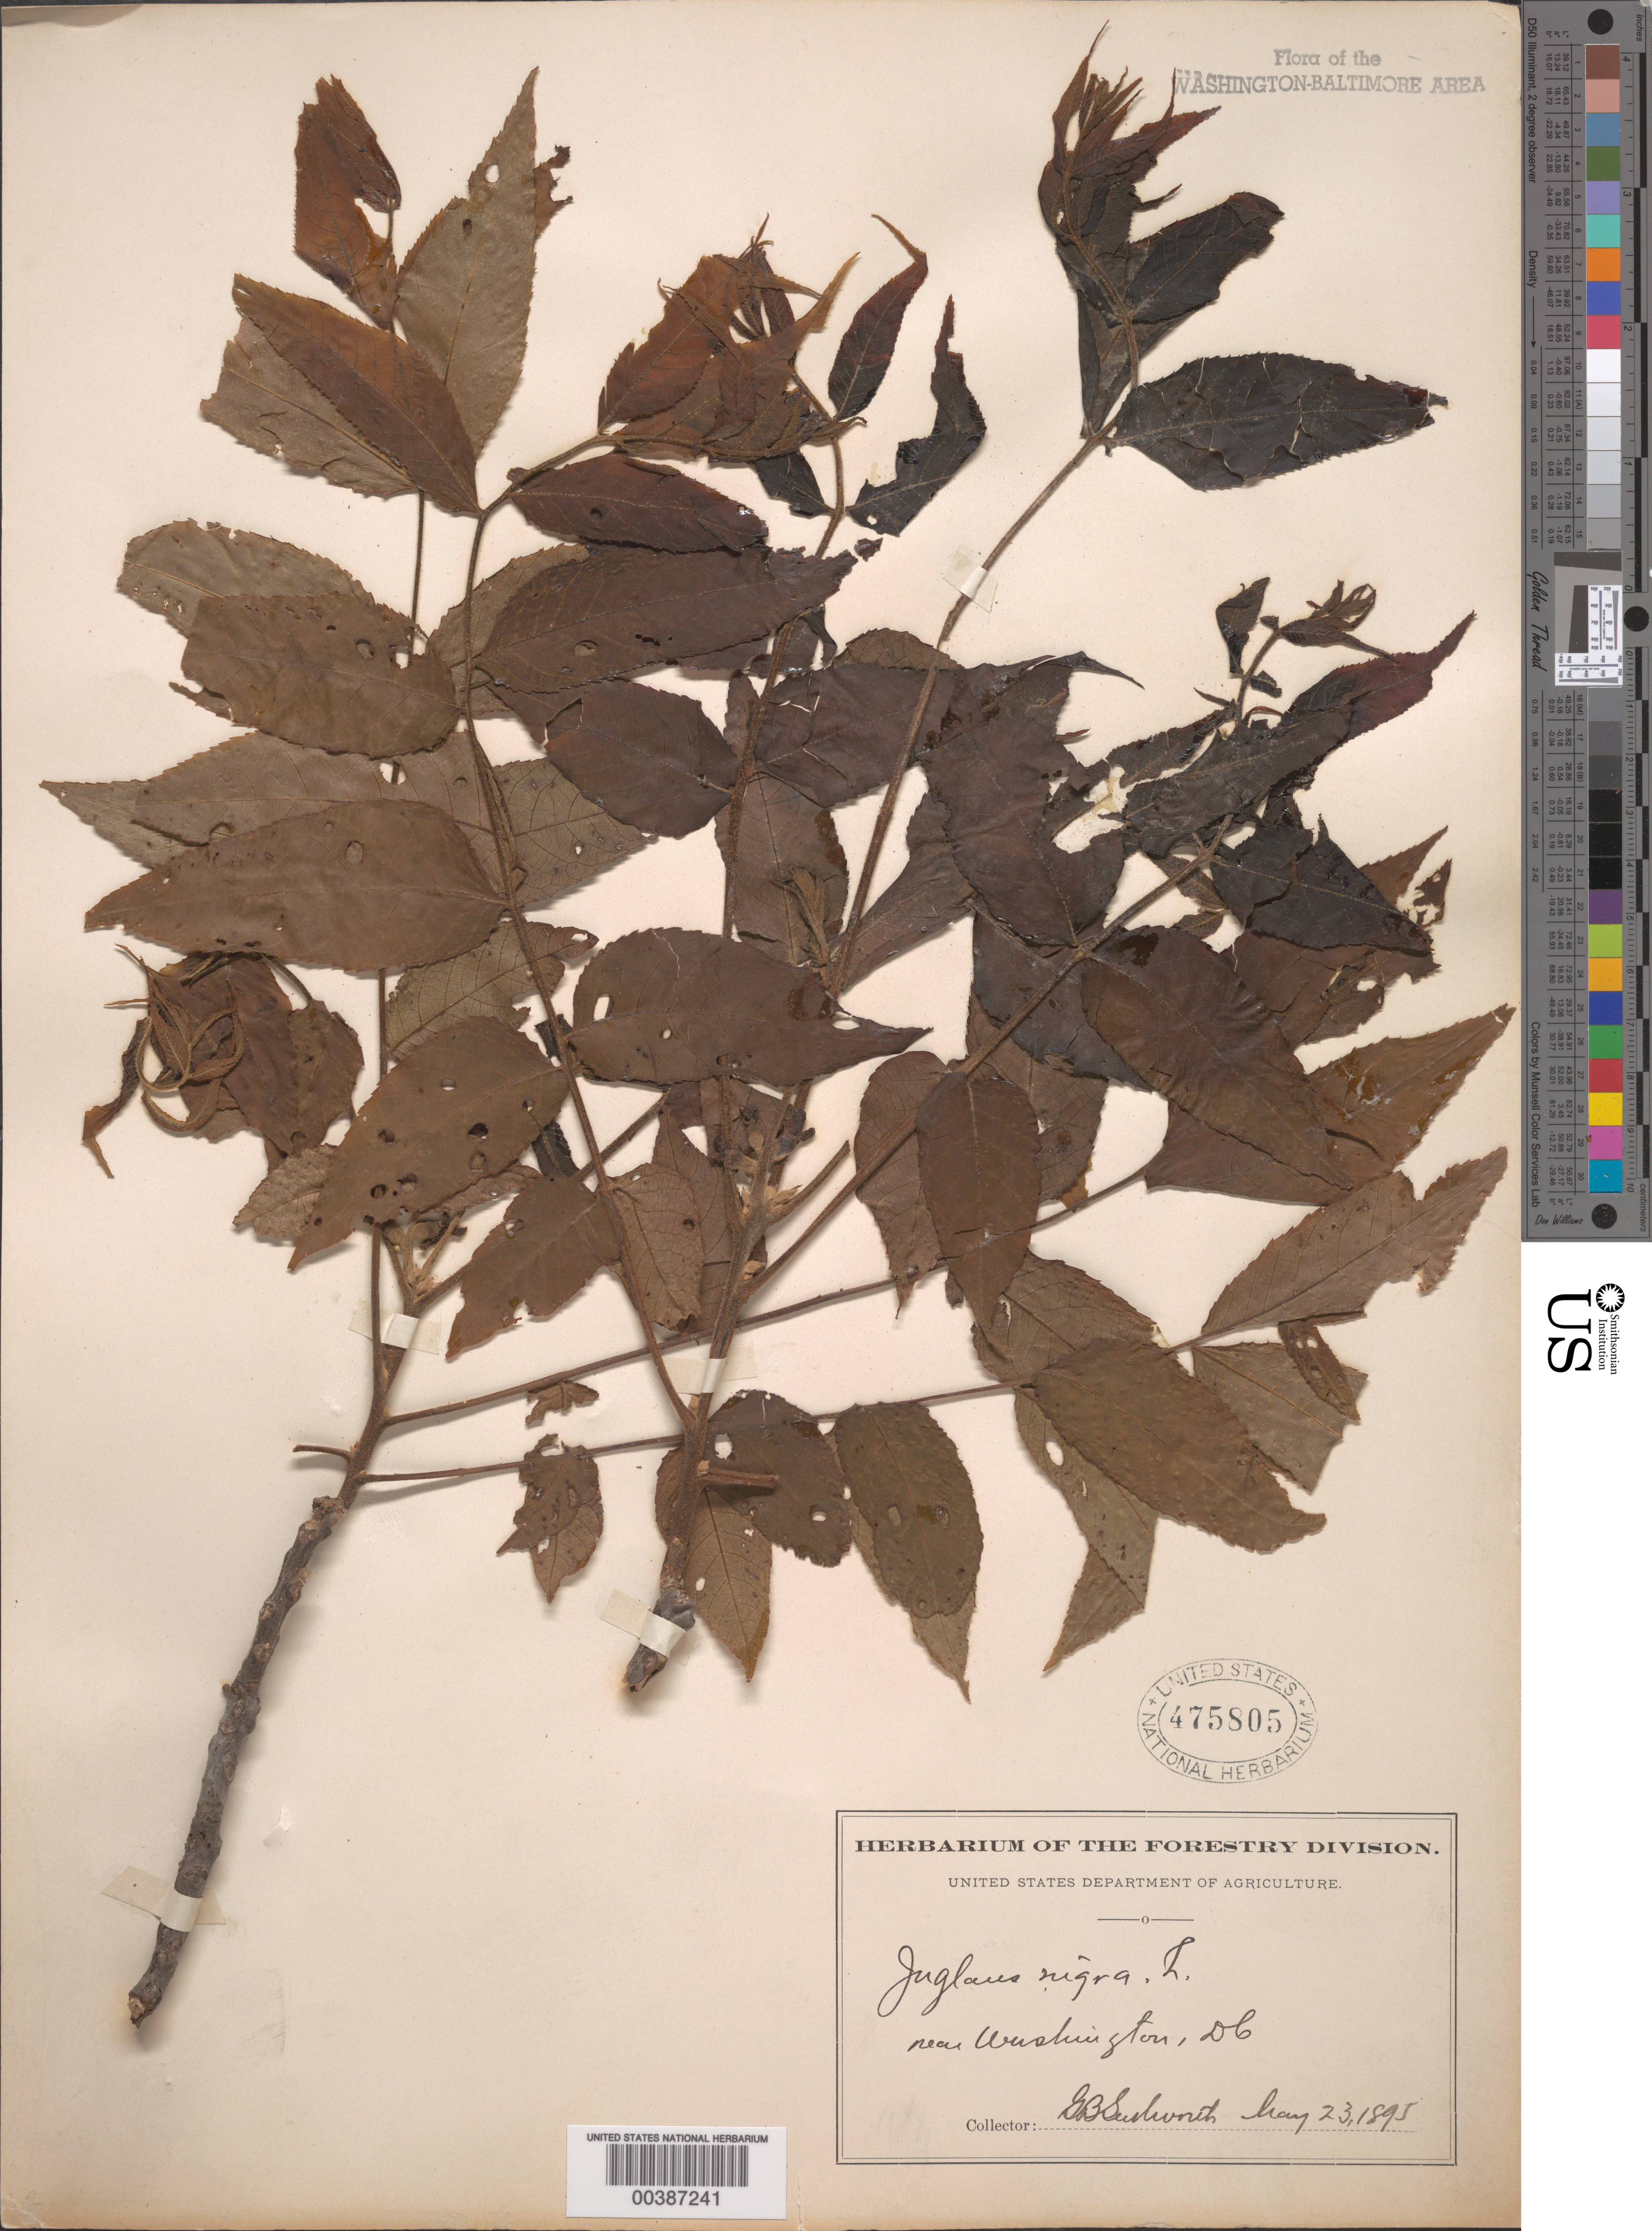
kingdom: Plantae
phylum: Tracheophyta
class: Magnoliopsida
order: Fagales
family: Juglandaceae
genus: Juglans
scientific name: Juglans nigra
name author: L.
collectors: G. B. Sudworth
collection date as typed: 23 May 1895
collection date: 1895-05-23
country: United States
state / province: District of Columbia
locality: Washington DC area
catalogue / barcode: US 475805